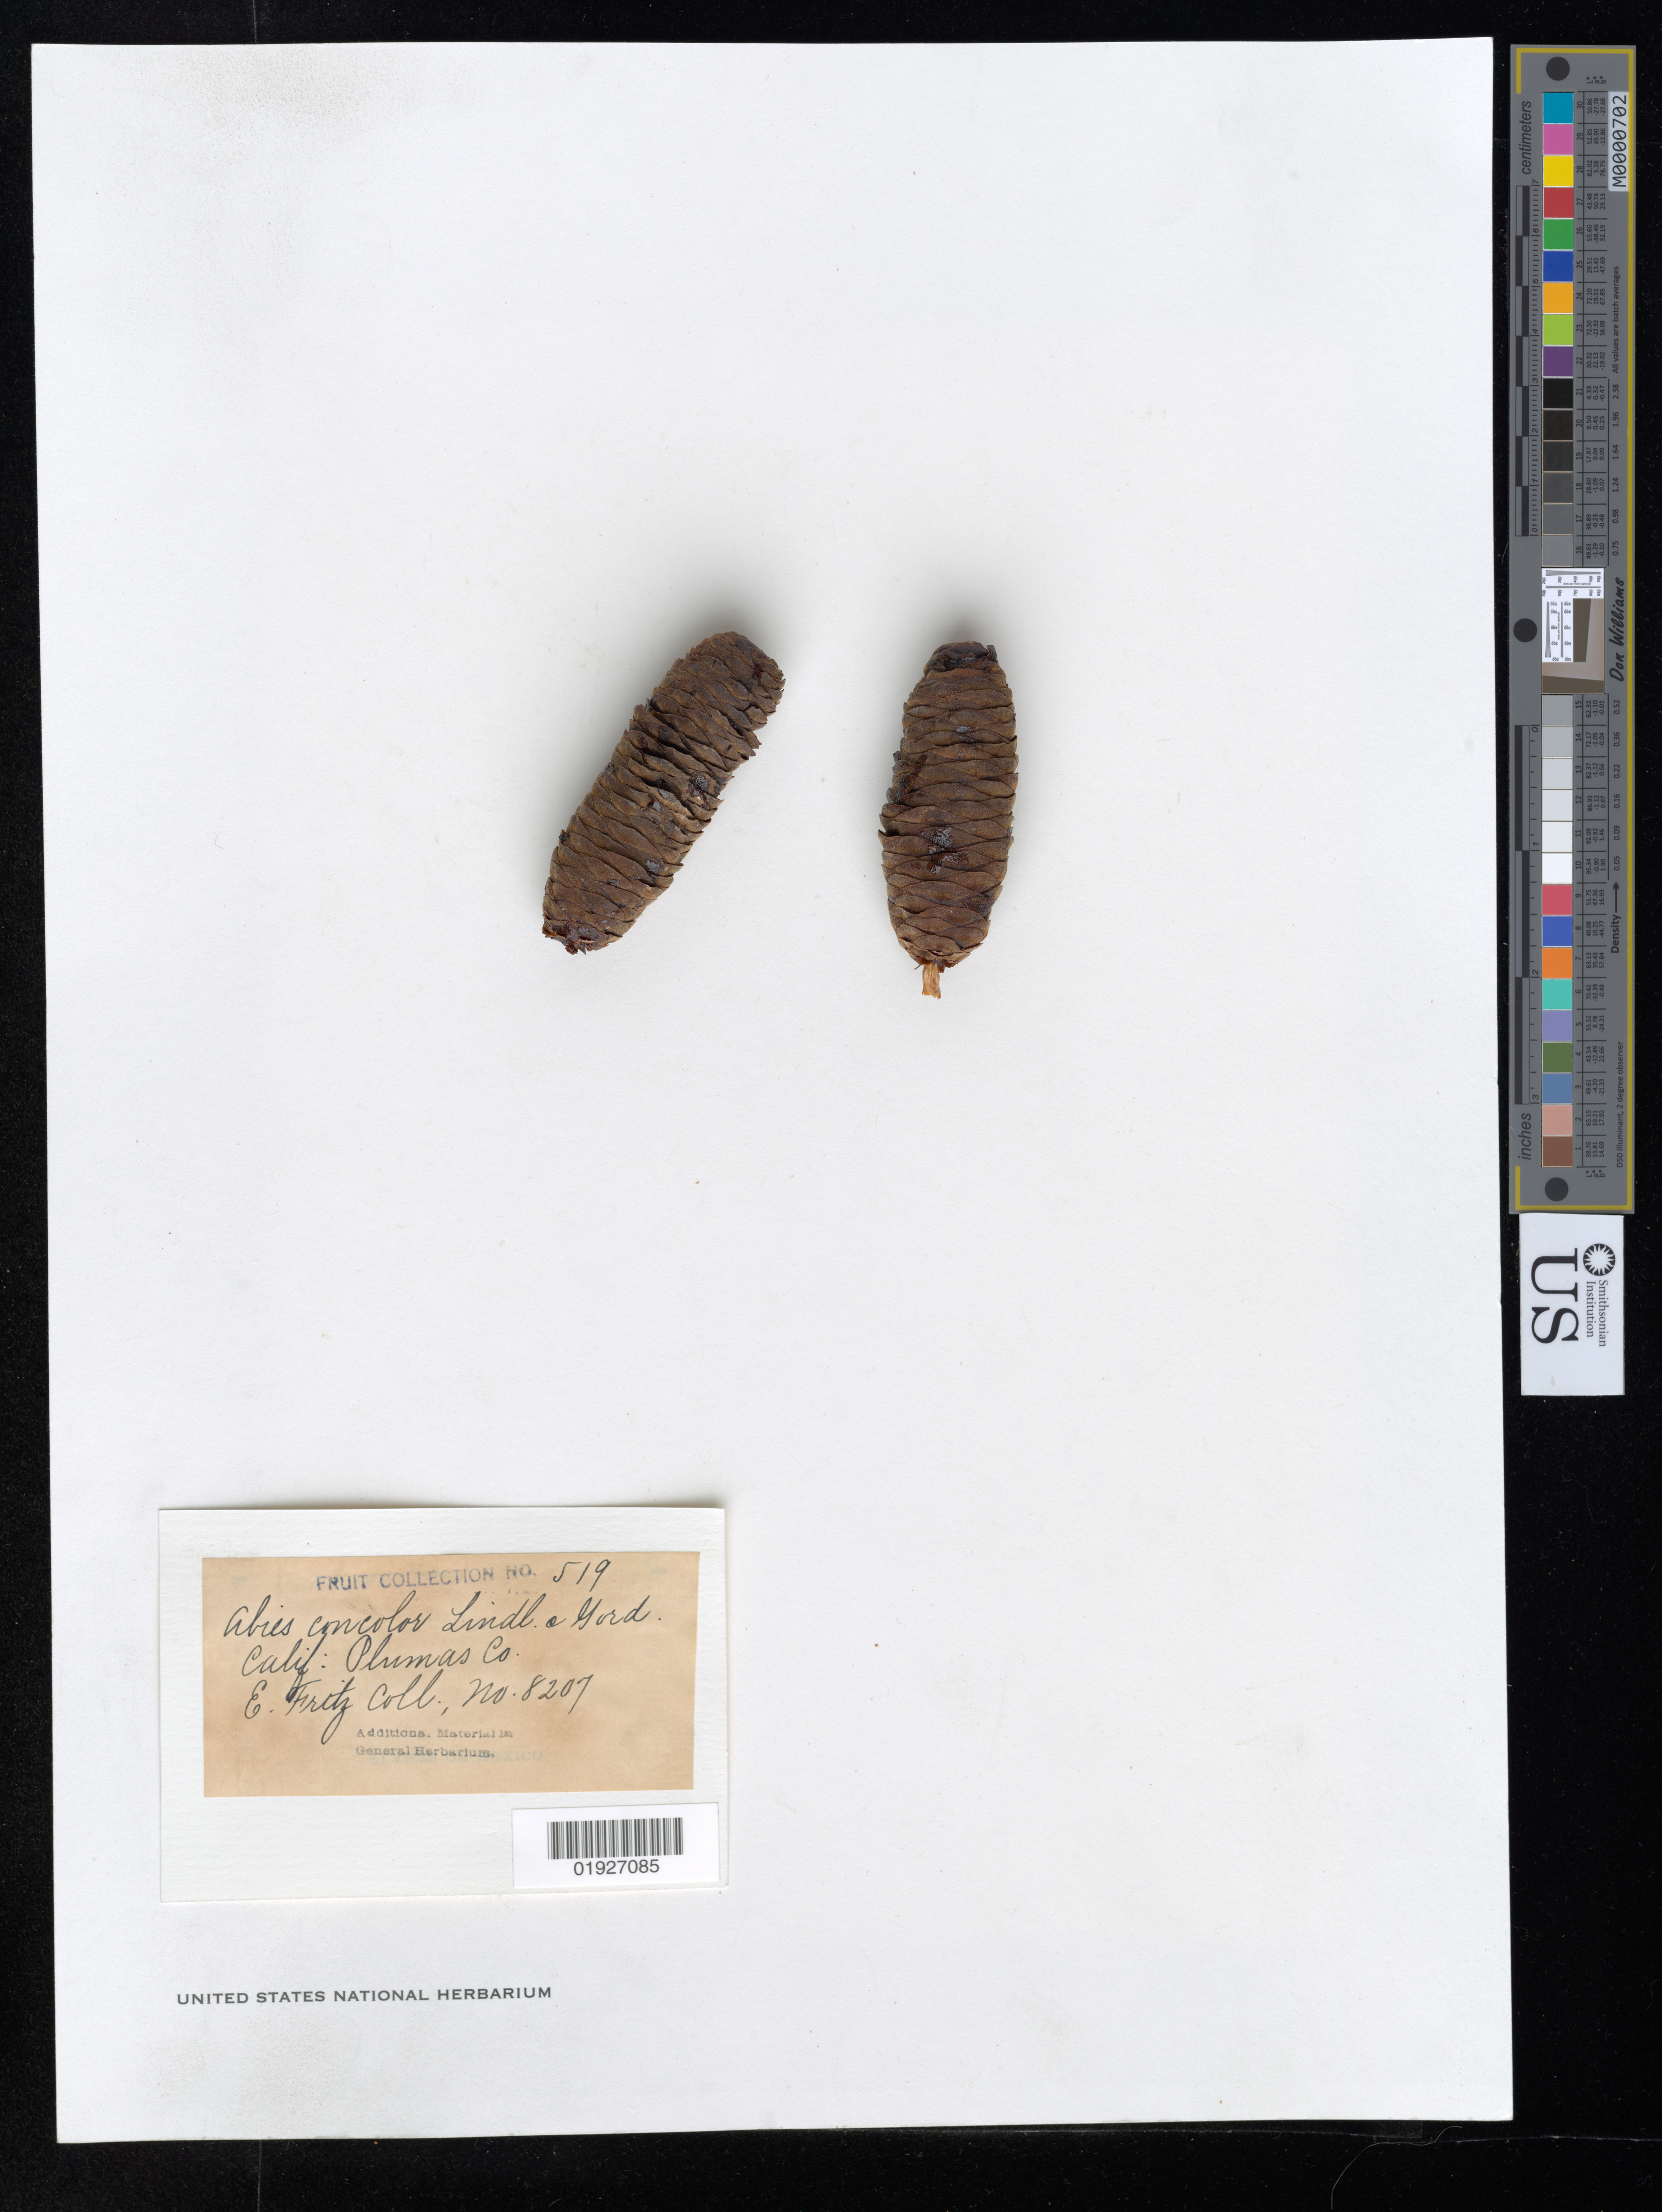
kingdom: Plantae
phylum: Tracheophyta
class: Pinopsida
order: Pinales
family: Pinaceae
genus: Abies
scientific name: Abies concolor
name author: (Gordon & Glend.) Lindl. ex Hildebr.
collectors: E. Fritz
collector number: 8207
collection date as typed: Transcribed d/m/y: 22/6/36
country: United States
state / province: California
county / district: Plumas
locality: N. W. slope Plumas Co.